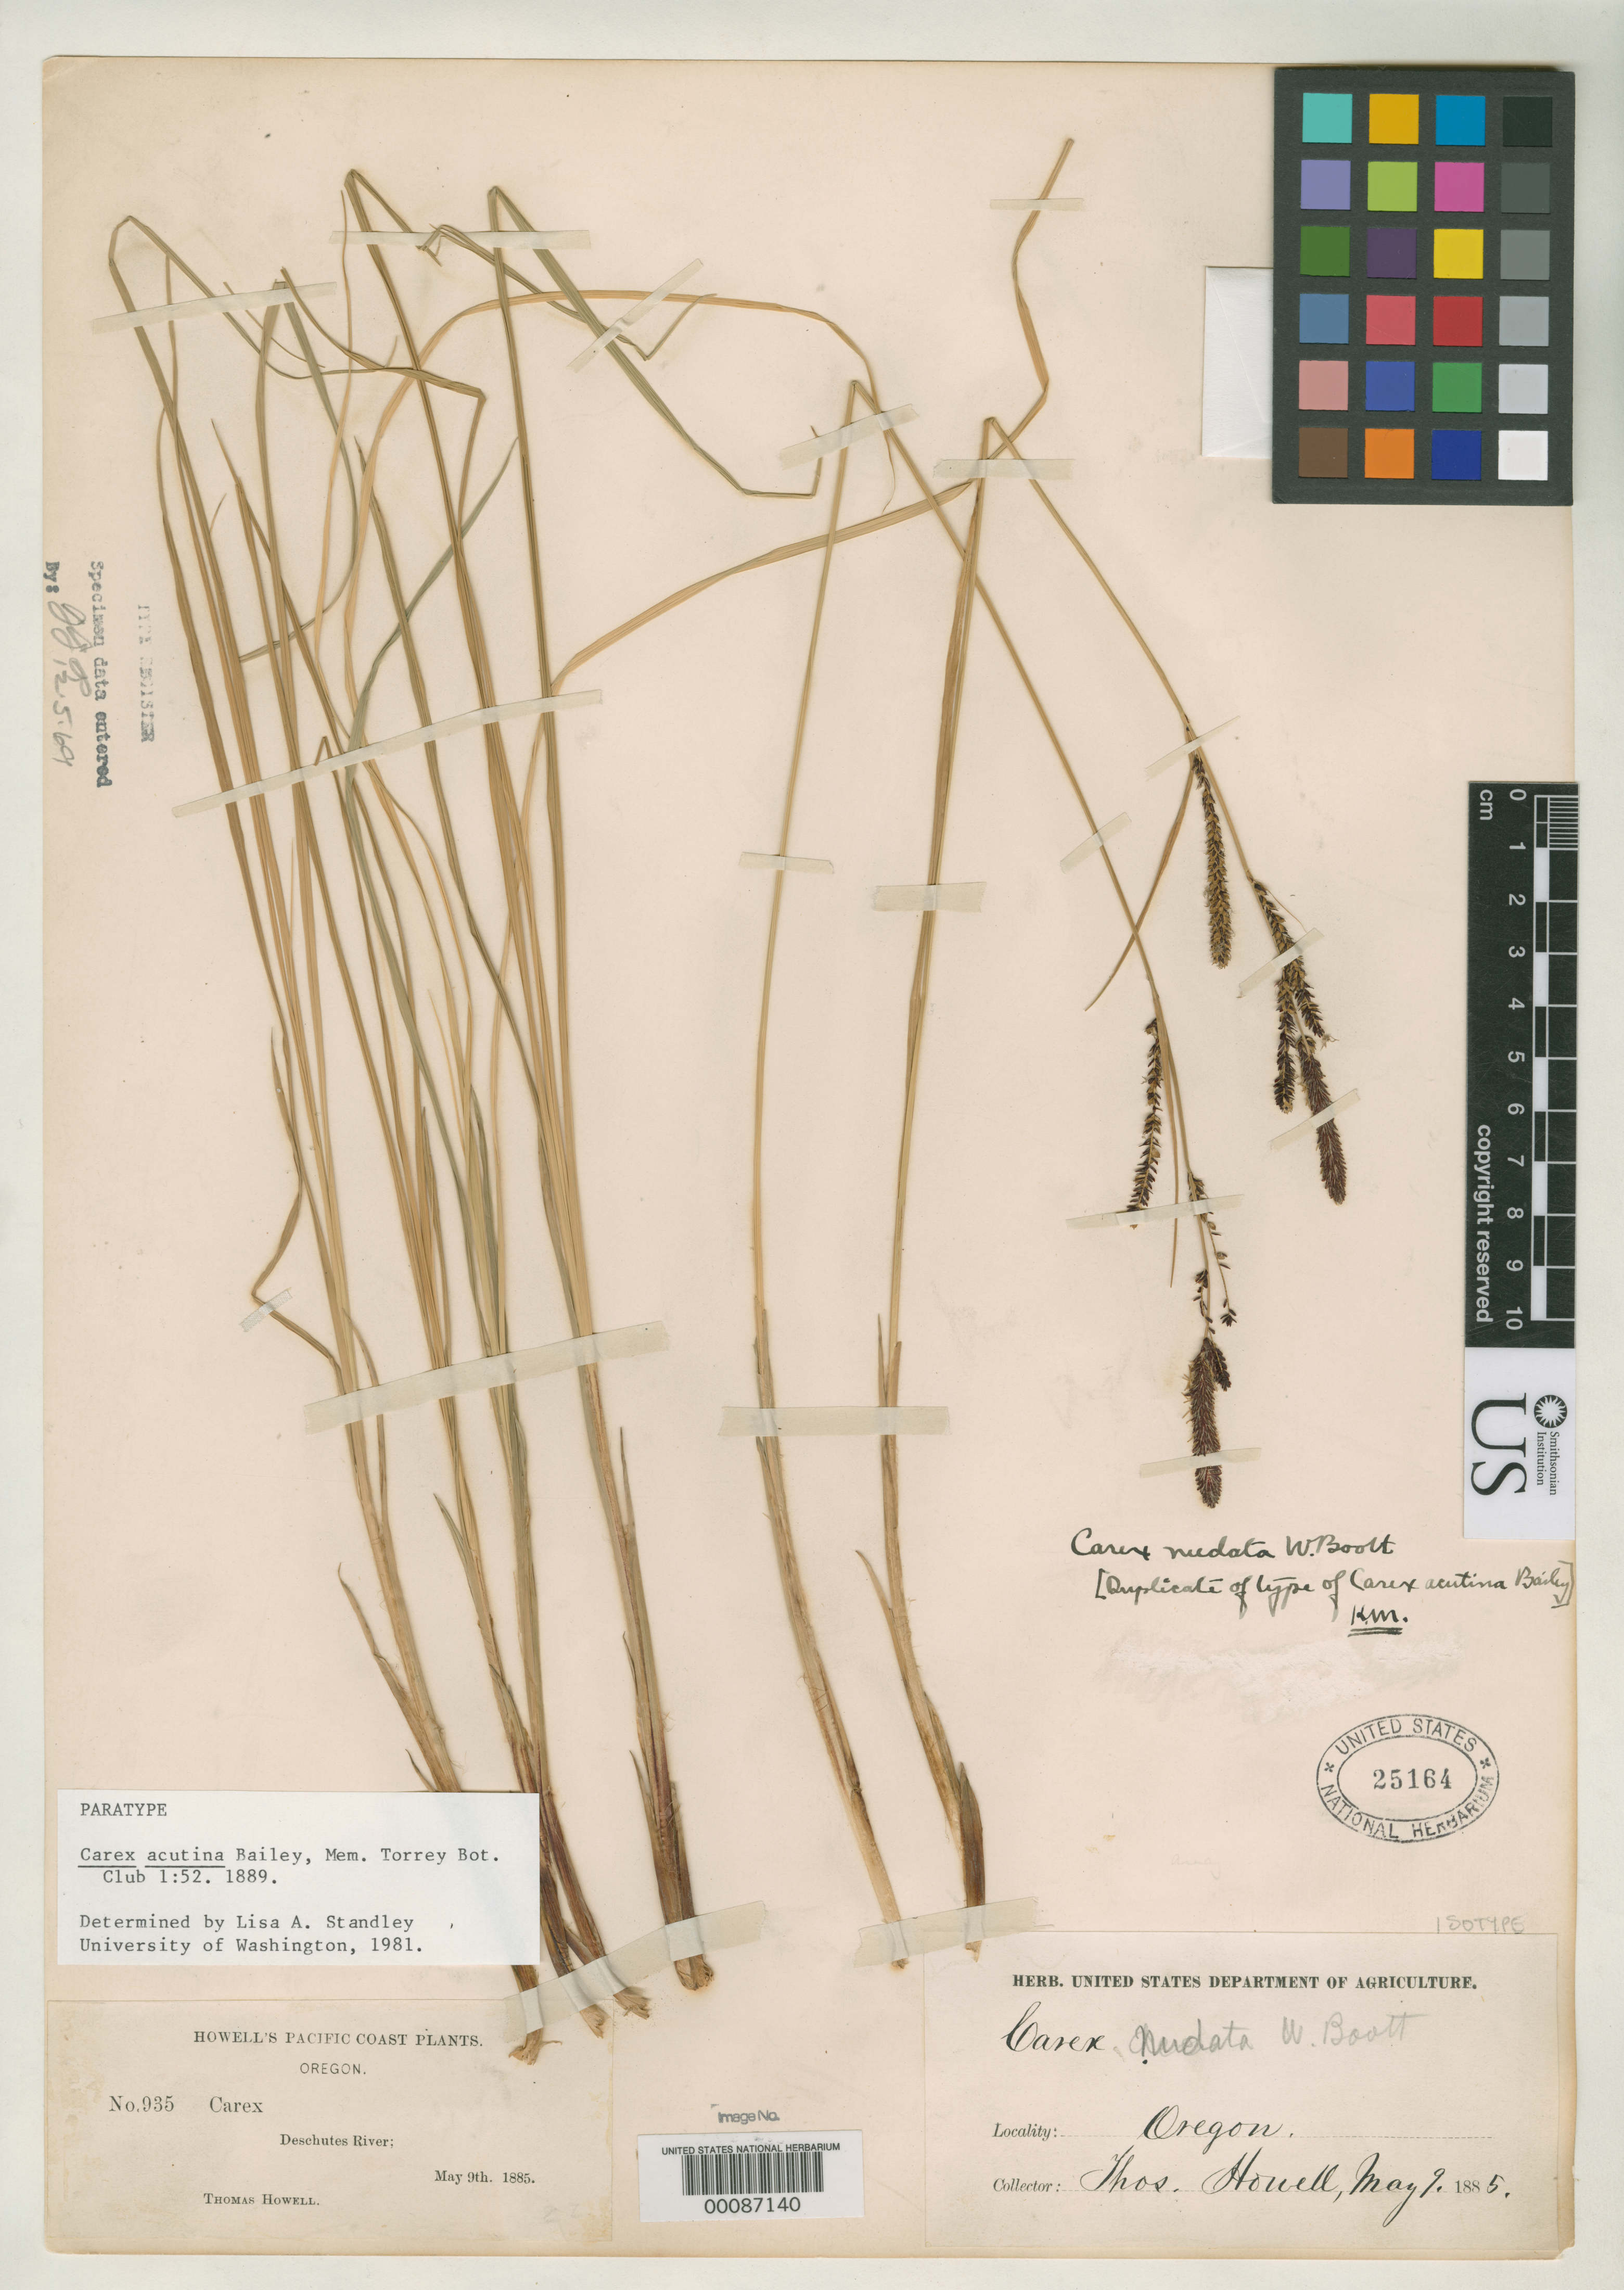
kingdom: Plantae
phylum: Tracheophyta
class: Liliopsida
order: Poales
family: Cyperaceae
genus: Carex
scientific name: Carex acutina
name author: L.H. Bailey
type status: Paratype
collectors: T. J. Howell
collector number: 935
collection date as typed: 09 May 1885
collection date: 1885-05-09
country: United States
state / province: Oregon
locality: Deschutes River.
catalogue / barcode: US 25164